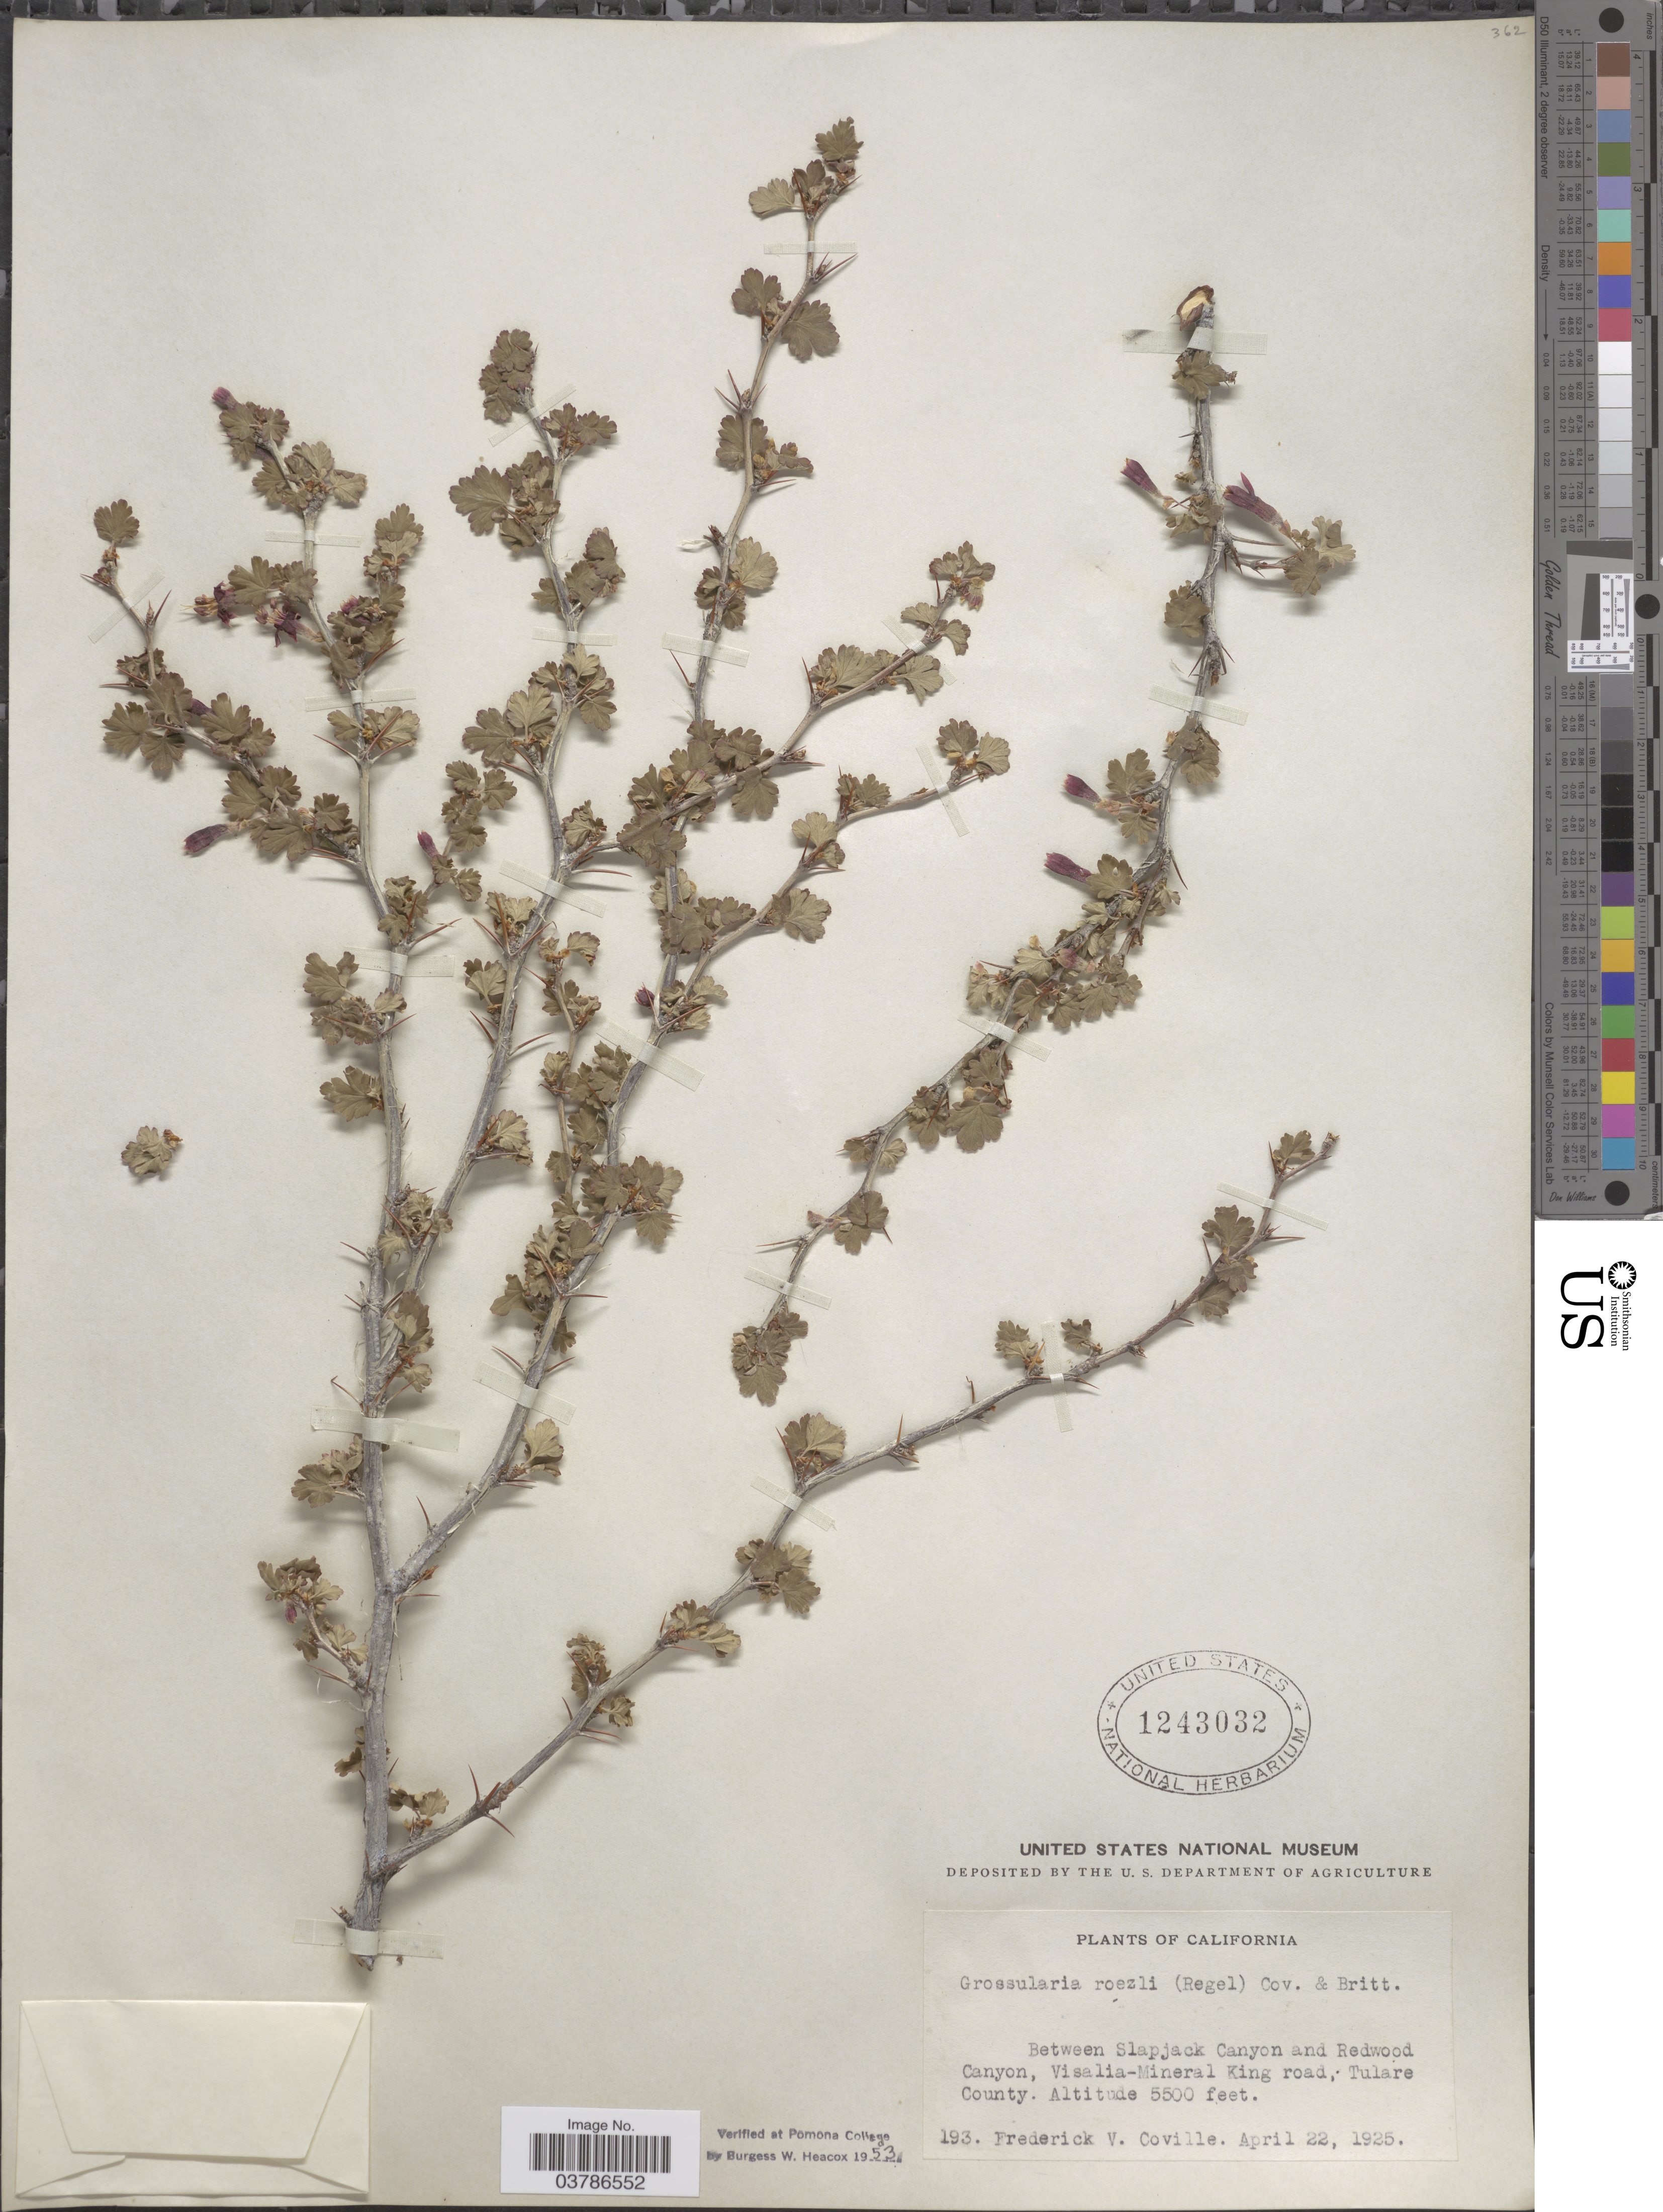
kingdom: Plantae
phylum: Tracheophyta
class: Magnoliopsida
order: Saxifragales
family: Grossulariaceae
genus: Ribes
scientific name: Ribes roezlii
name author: Regel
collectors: F. V. Coville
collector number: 193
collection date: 1925-04-22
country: United States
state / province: California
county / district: Tulare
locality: Between Slapjack Canyon and Redwood Canyon, Visalia-Mineral King road, Tulare County.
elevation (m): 1676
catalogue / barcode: US 1243032